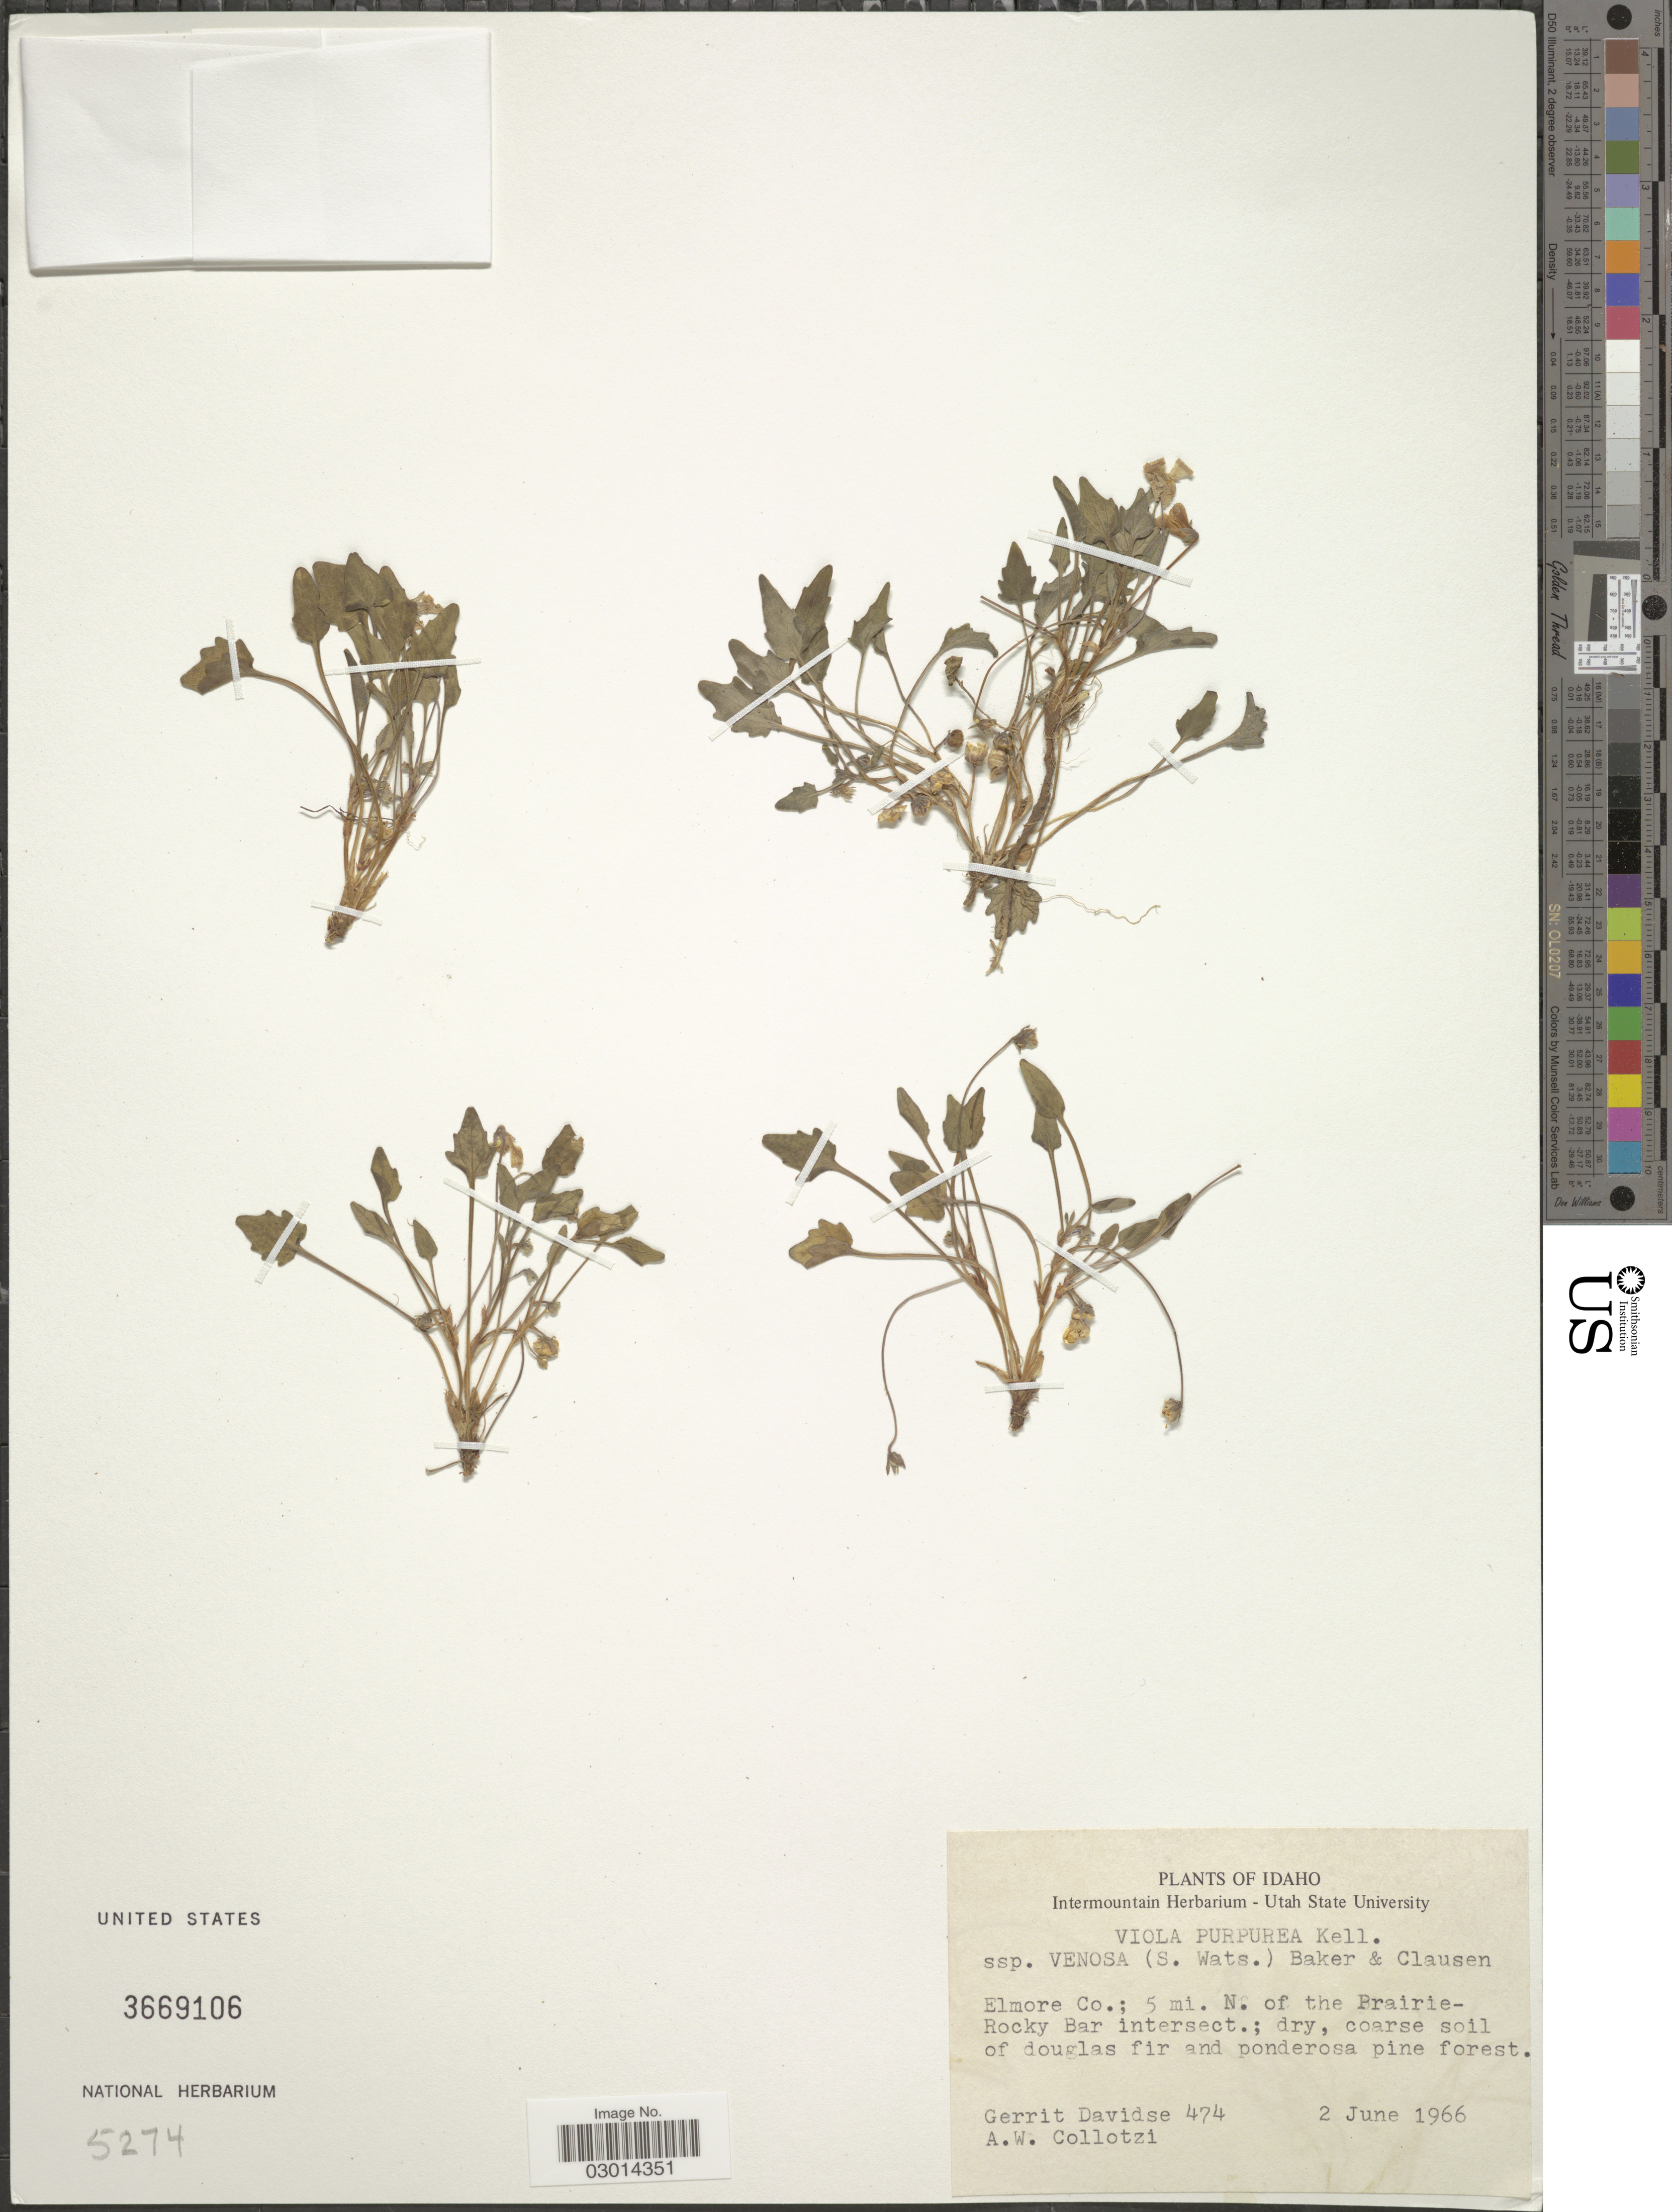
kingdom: Plantae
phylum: Tracheophyta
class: Magnoliopsida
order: Malpighiales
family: Violaceae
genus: Viola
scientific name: Viola purpurea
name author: Kellogg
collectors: G. Davidse & A. W. Collotzi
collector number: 474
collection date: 1966-06-02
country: United States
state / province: Idaho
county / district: Elmore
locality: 5 mi. N. of the Pairie-Rocky Bar intersect.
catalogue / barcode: US 3669106